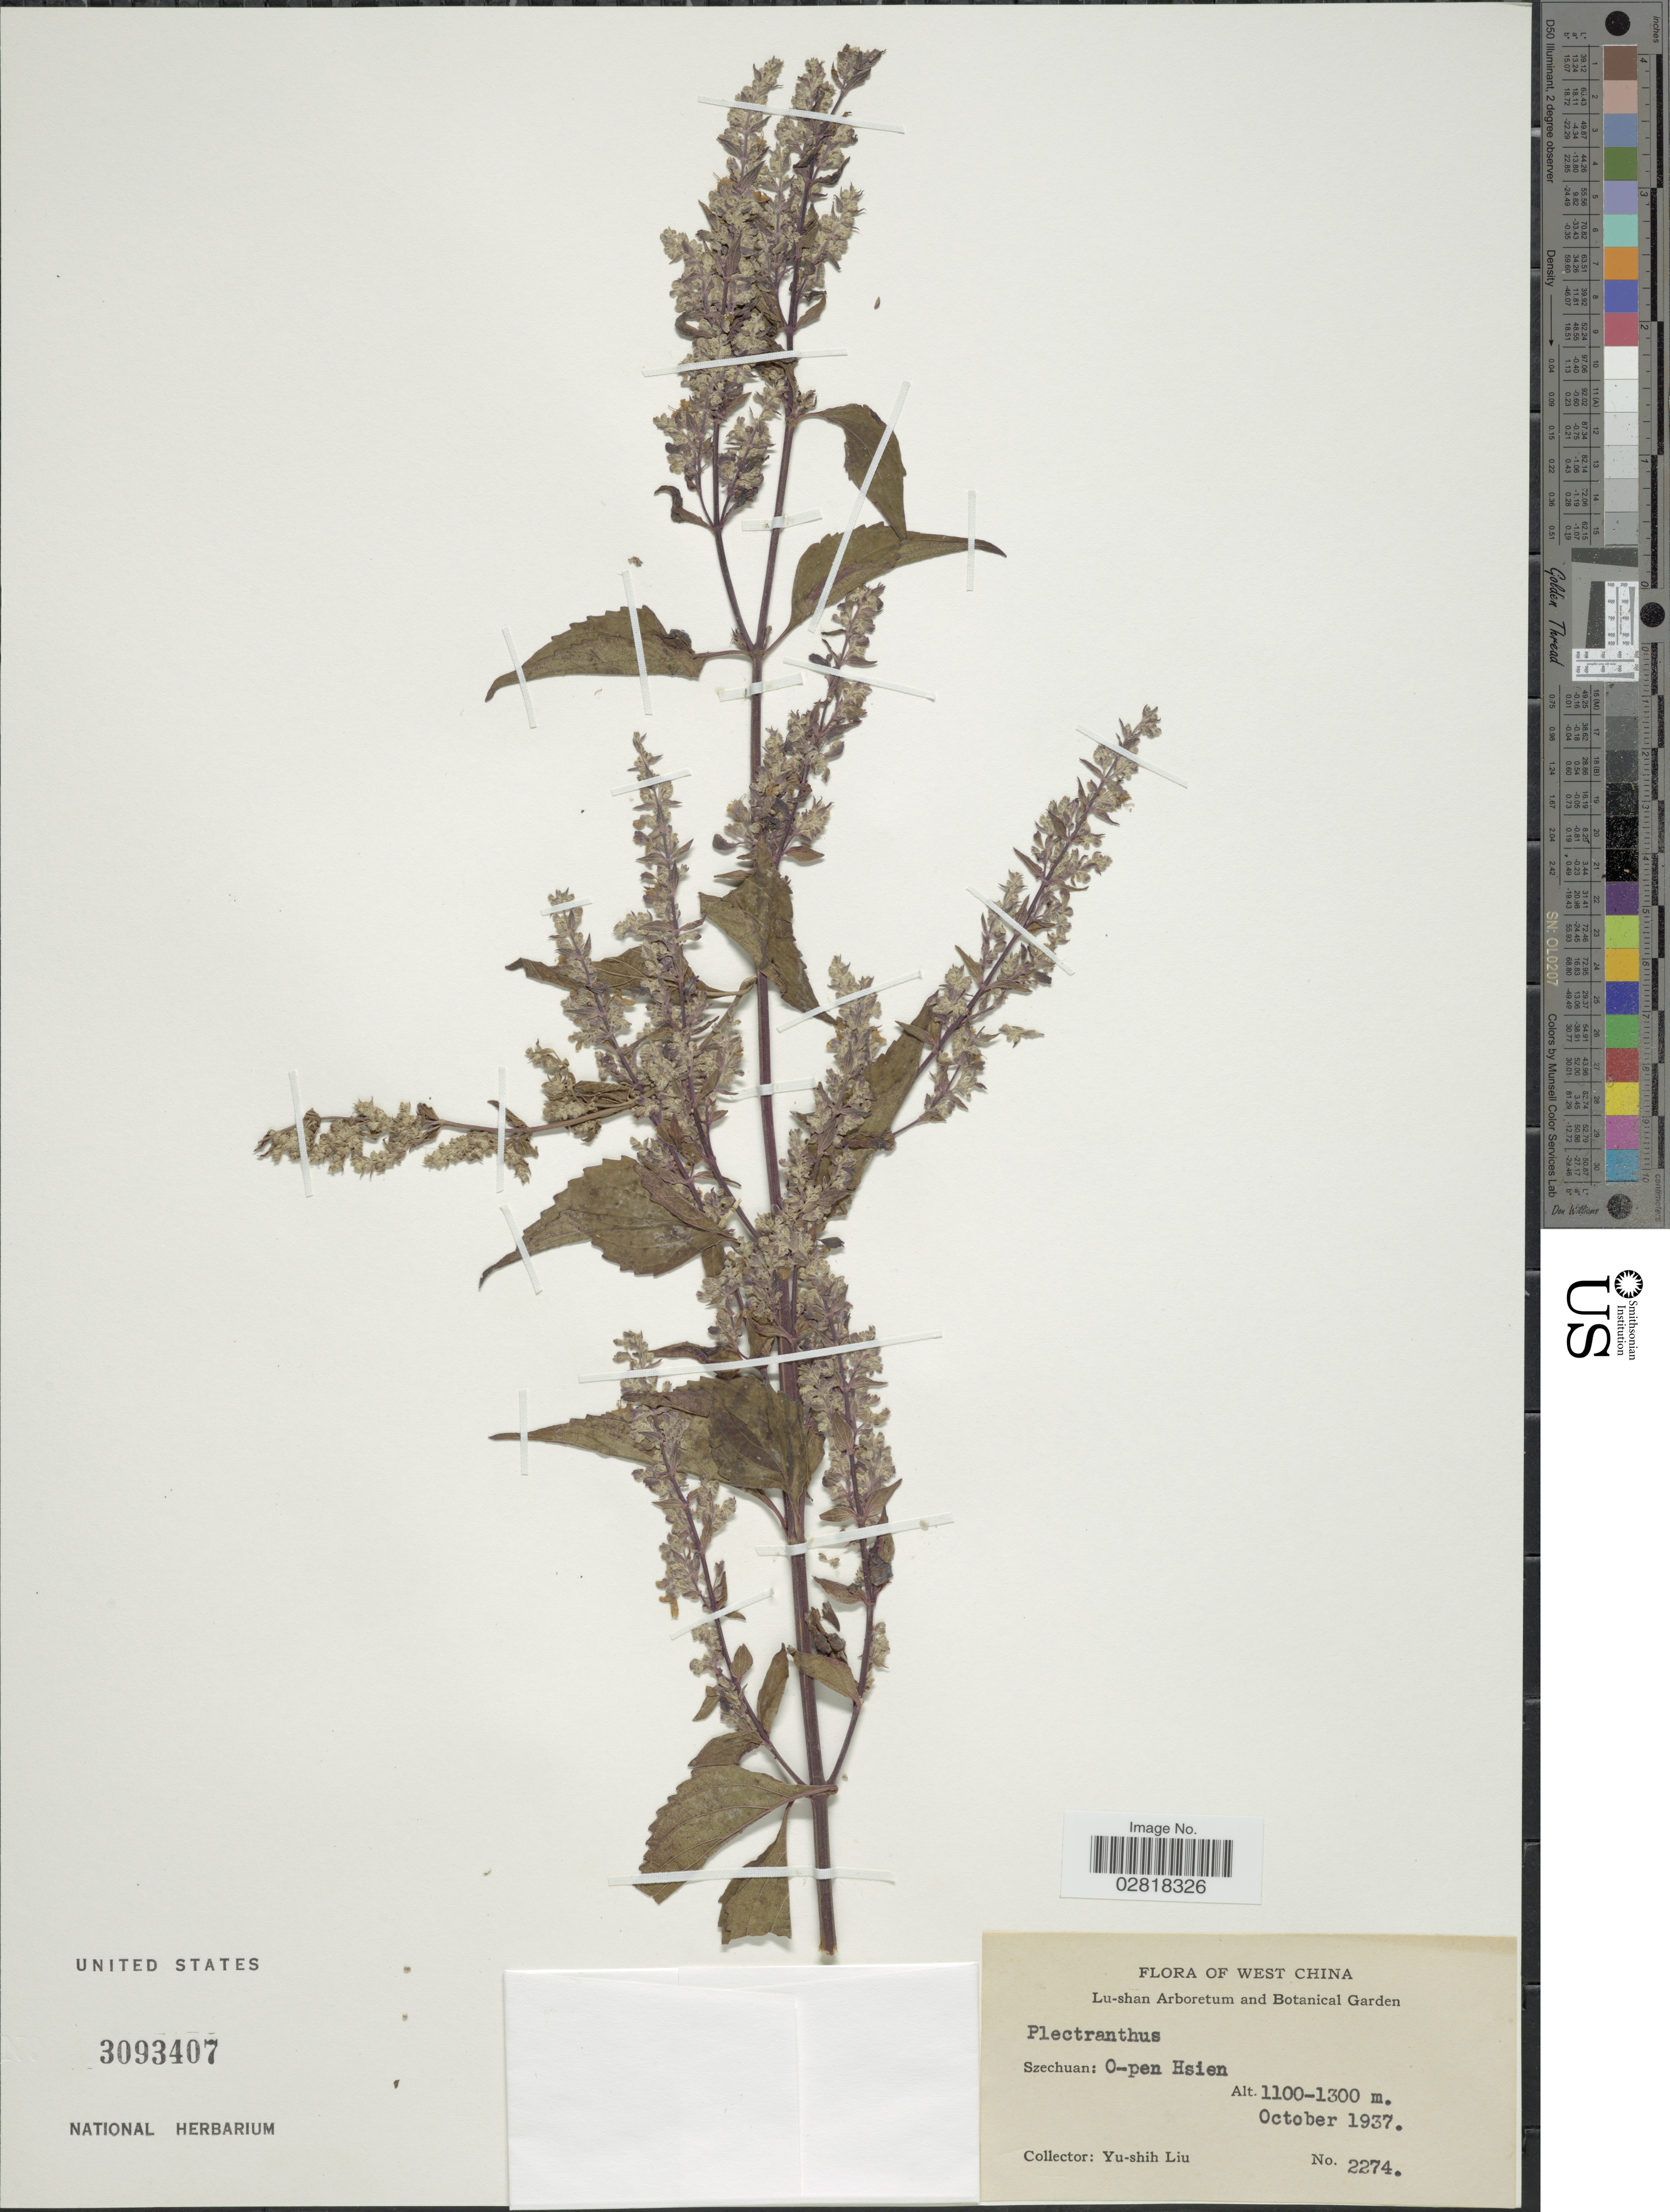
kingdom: Plantae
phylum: Tracheophyta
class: Magnoliopsida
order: Lamiales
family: Lamiaceae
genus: Plectranthus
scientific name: Plectranthus sp.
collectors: Y.-S. Liu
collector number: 2274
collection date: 1937-10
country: China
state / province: Sichuan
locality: West China, Szechuan: O-pen Hsien.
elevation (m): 1100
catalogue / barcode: US 3093407